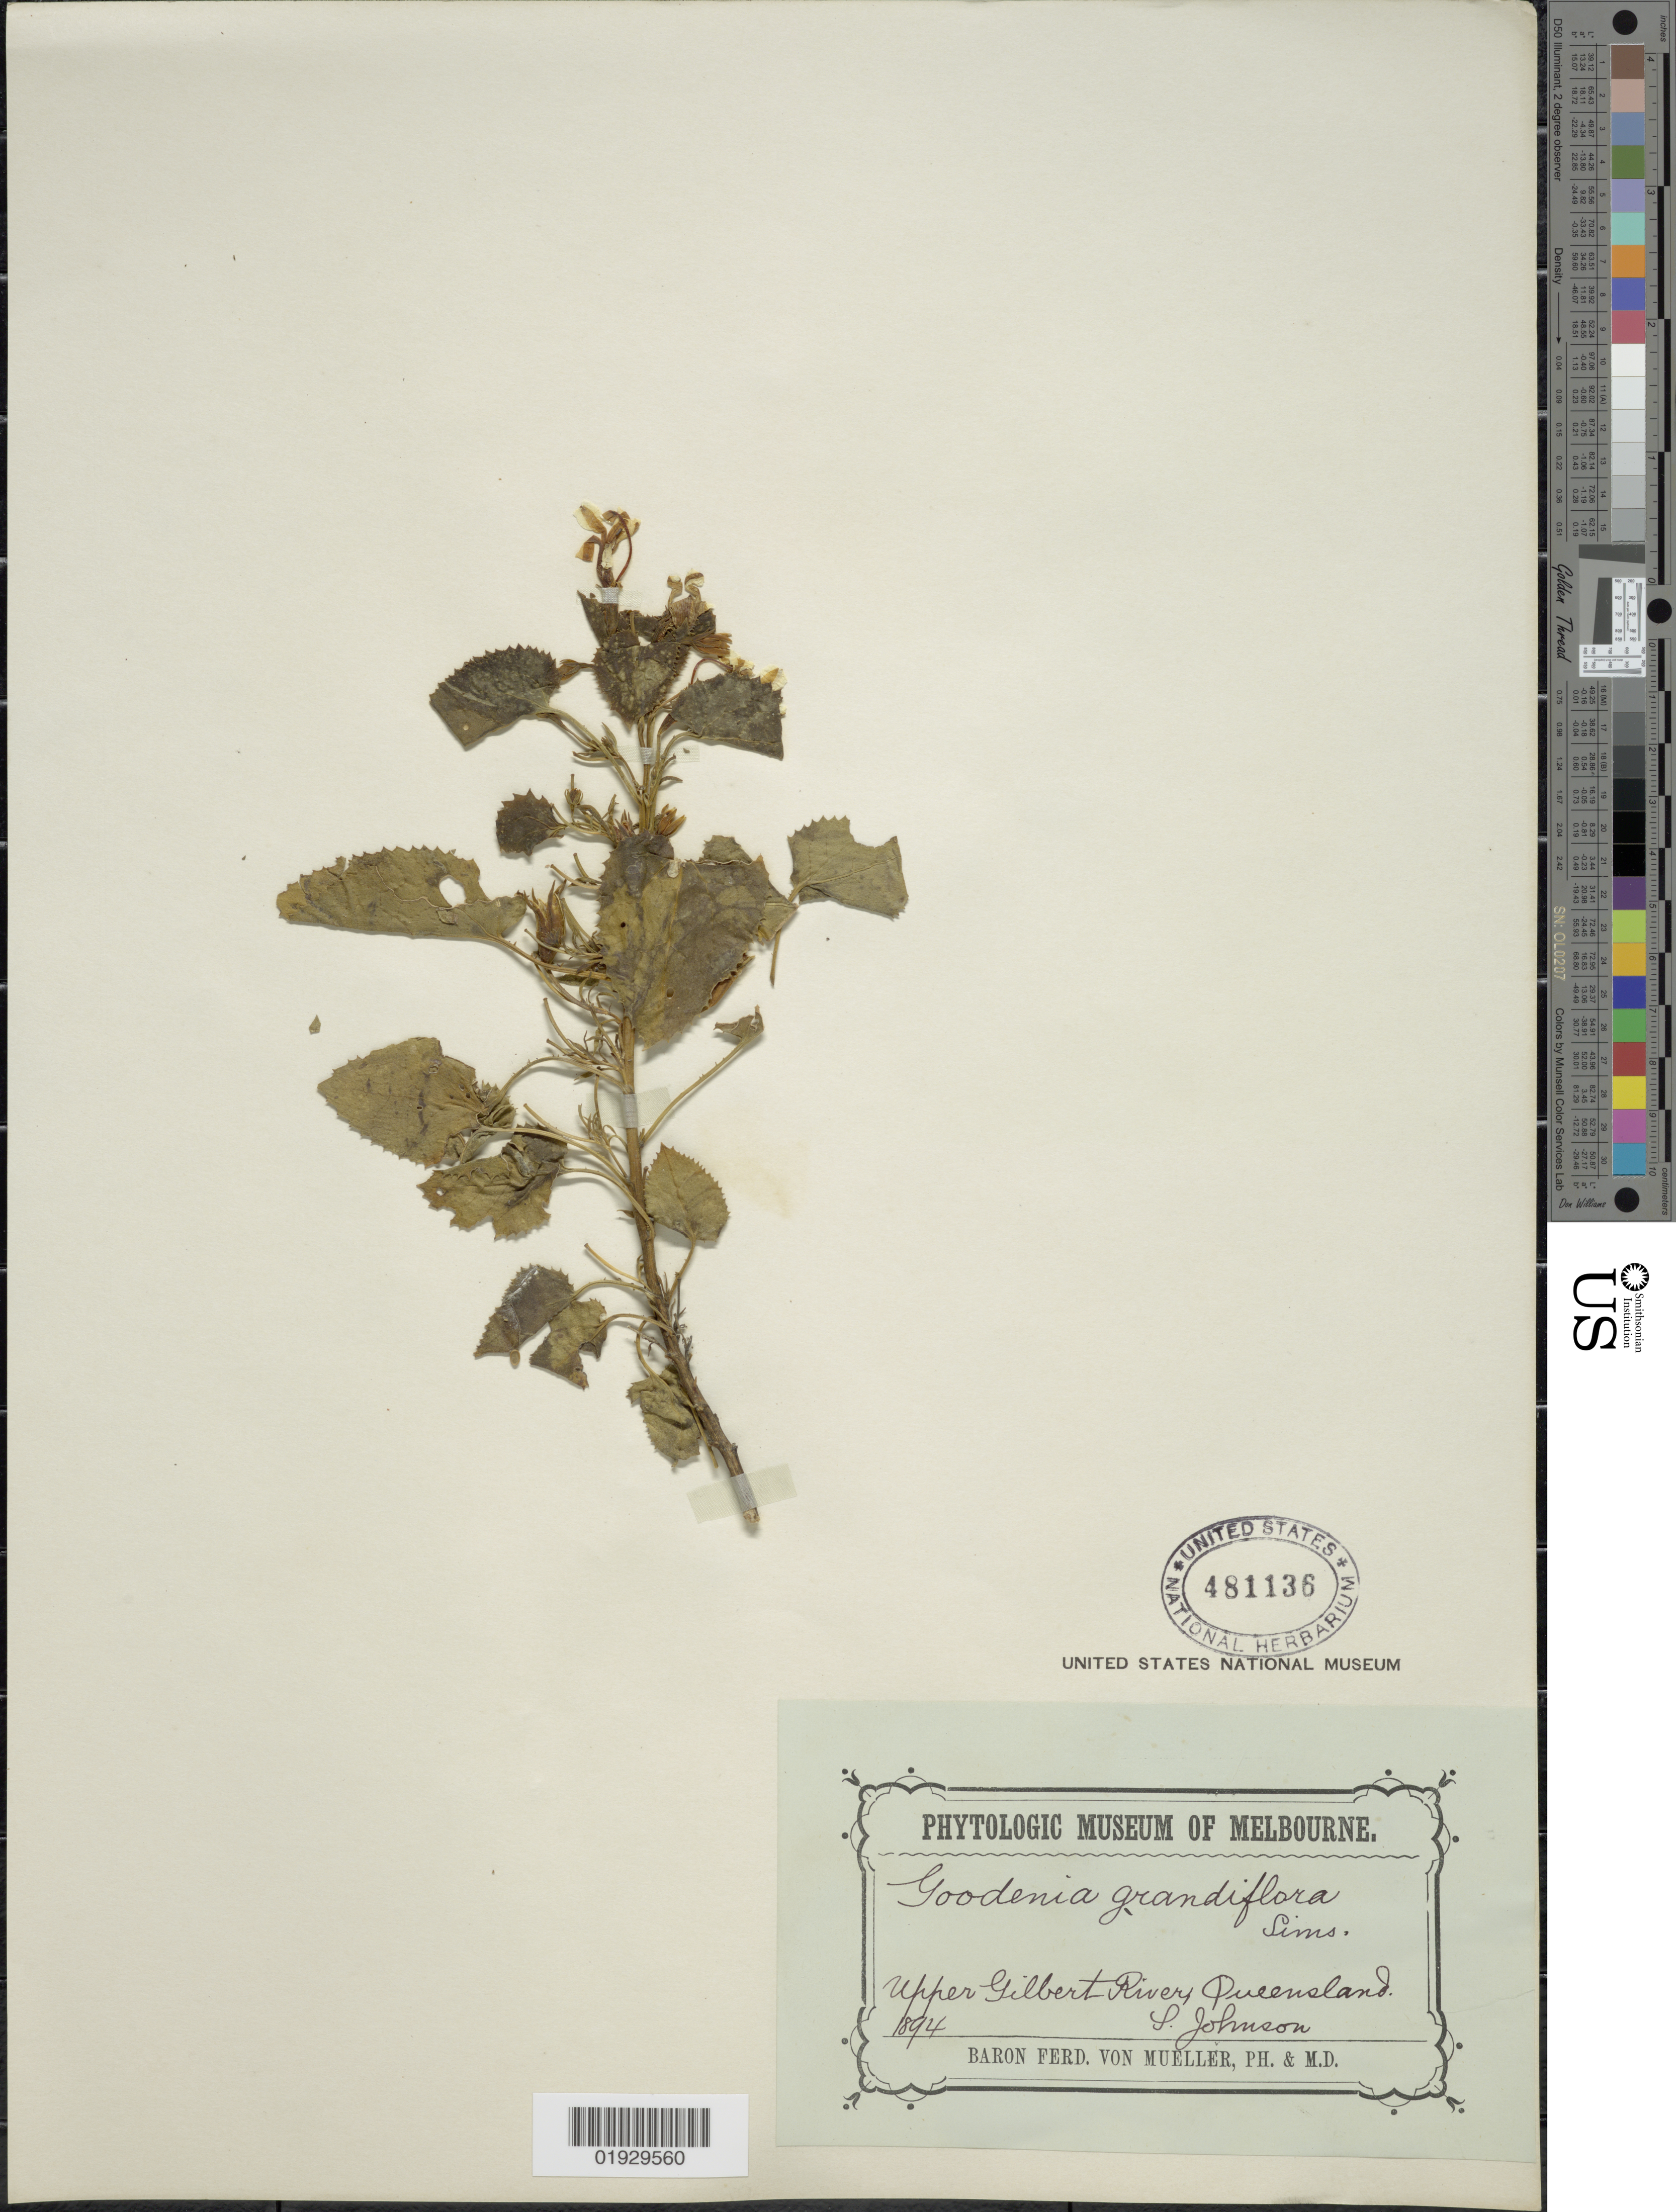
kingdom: Plantae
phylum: Tracheophyta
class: Magnoliopsida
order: Asterales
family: Goodeniaceae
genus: Goodenia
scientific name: Goodenia grandiflora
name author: Sims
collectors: S. Johnson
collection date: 1894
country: Australia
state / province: Queensland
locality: Upper Gilbert River.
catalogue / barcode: US 481136